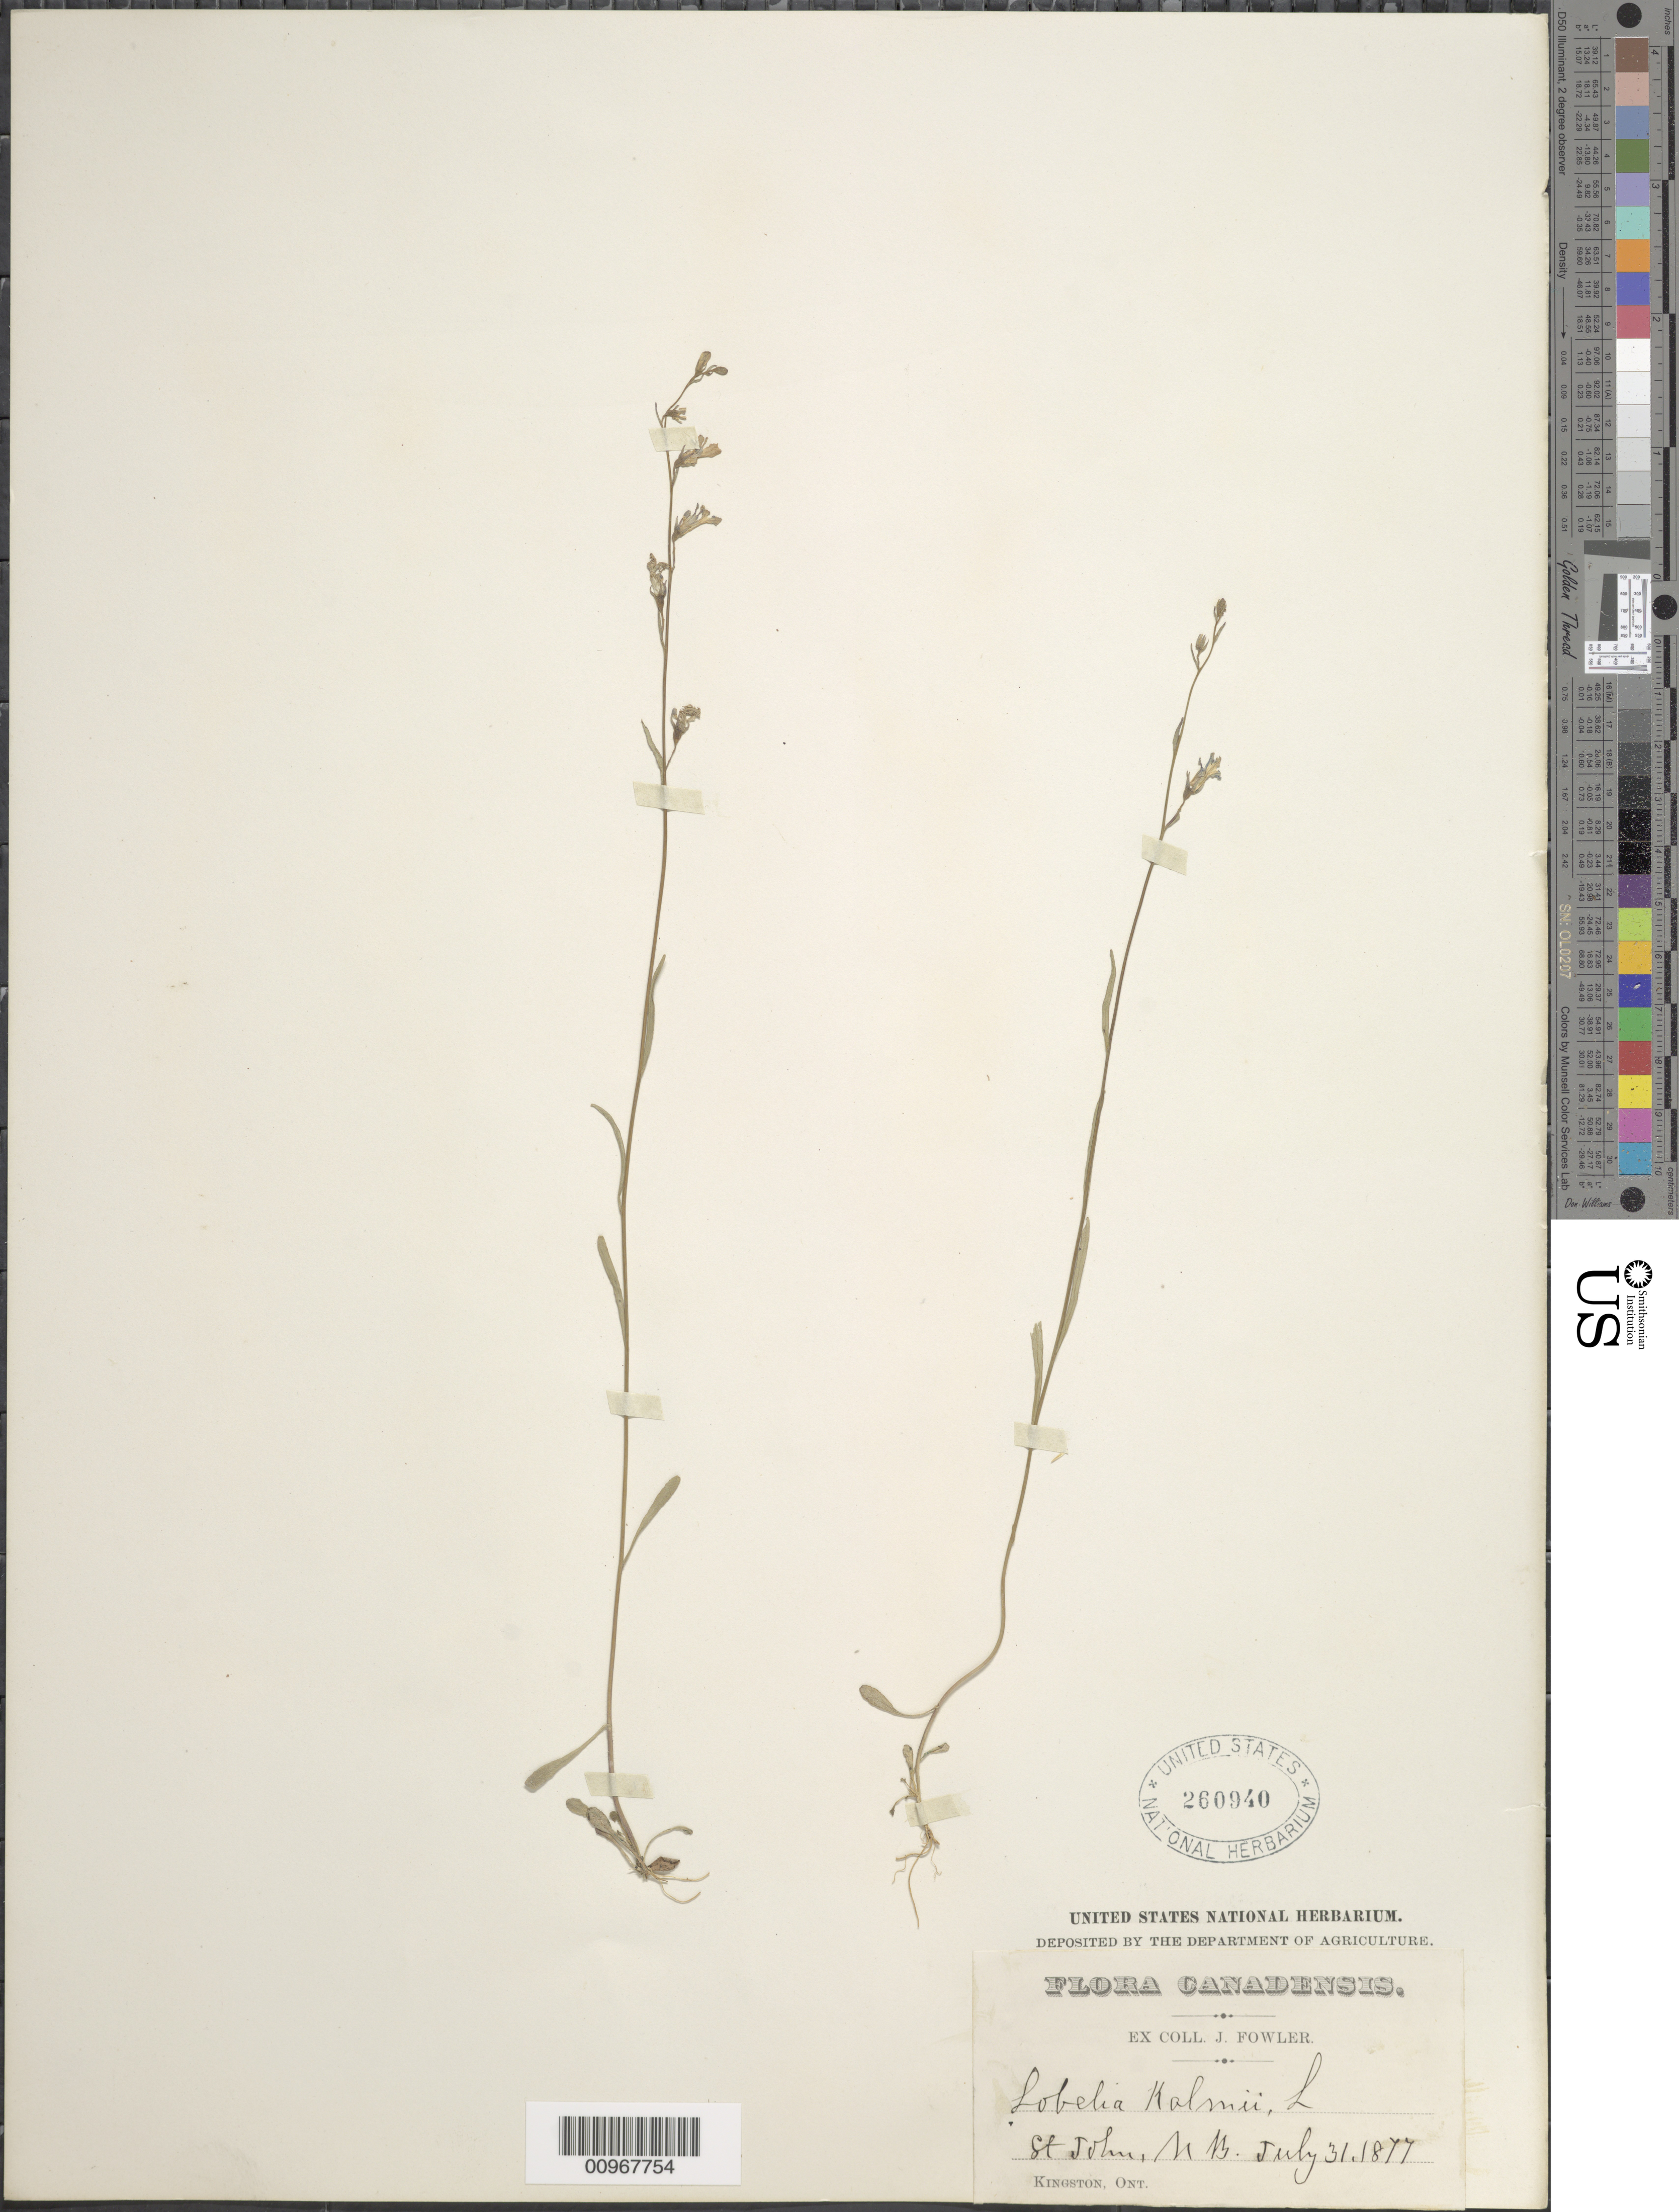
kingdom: Plantae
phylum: Tracheophyta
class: Magnoliopsida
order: Asterales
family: Campanulaceae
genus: Lobelia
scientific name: Lobelia kalmii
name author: L.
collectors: J. P. Fowler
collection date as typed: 31 Jul 1877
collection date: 1877-07-31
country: Canada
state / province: New Brunswick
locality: St. John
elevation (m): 1524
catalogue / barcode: US 260940